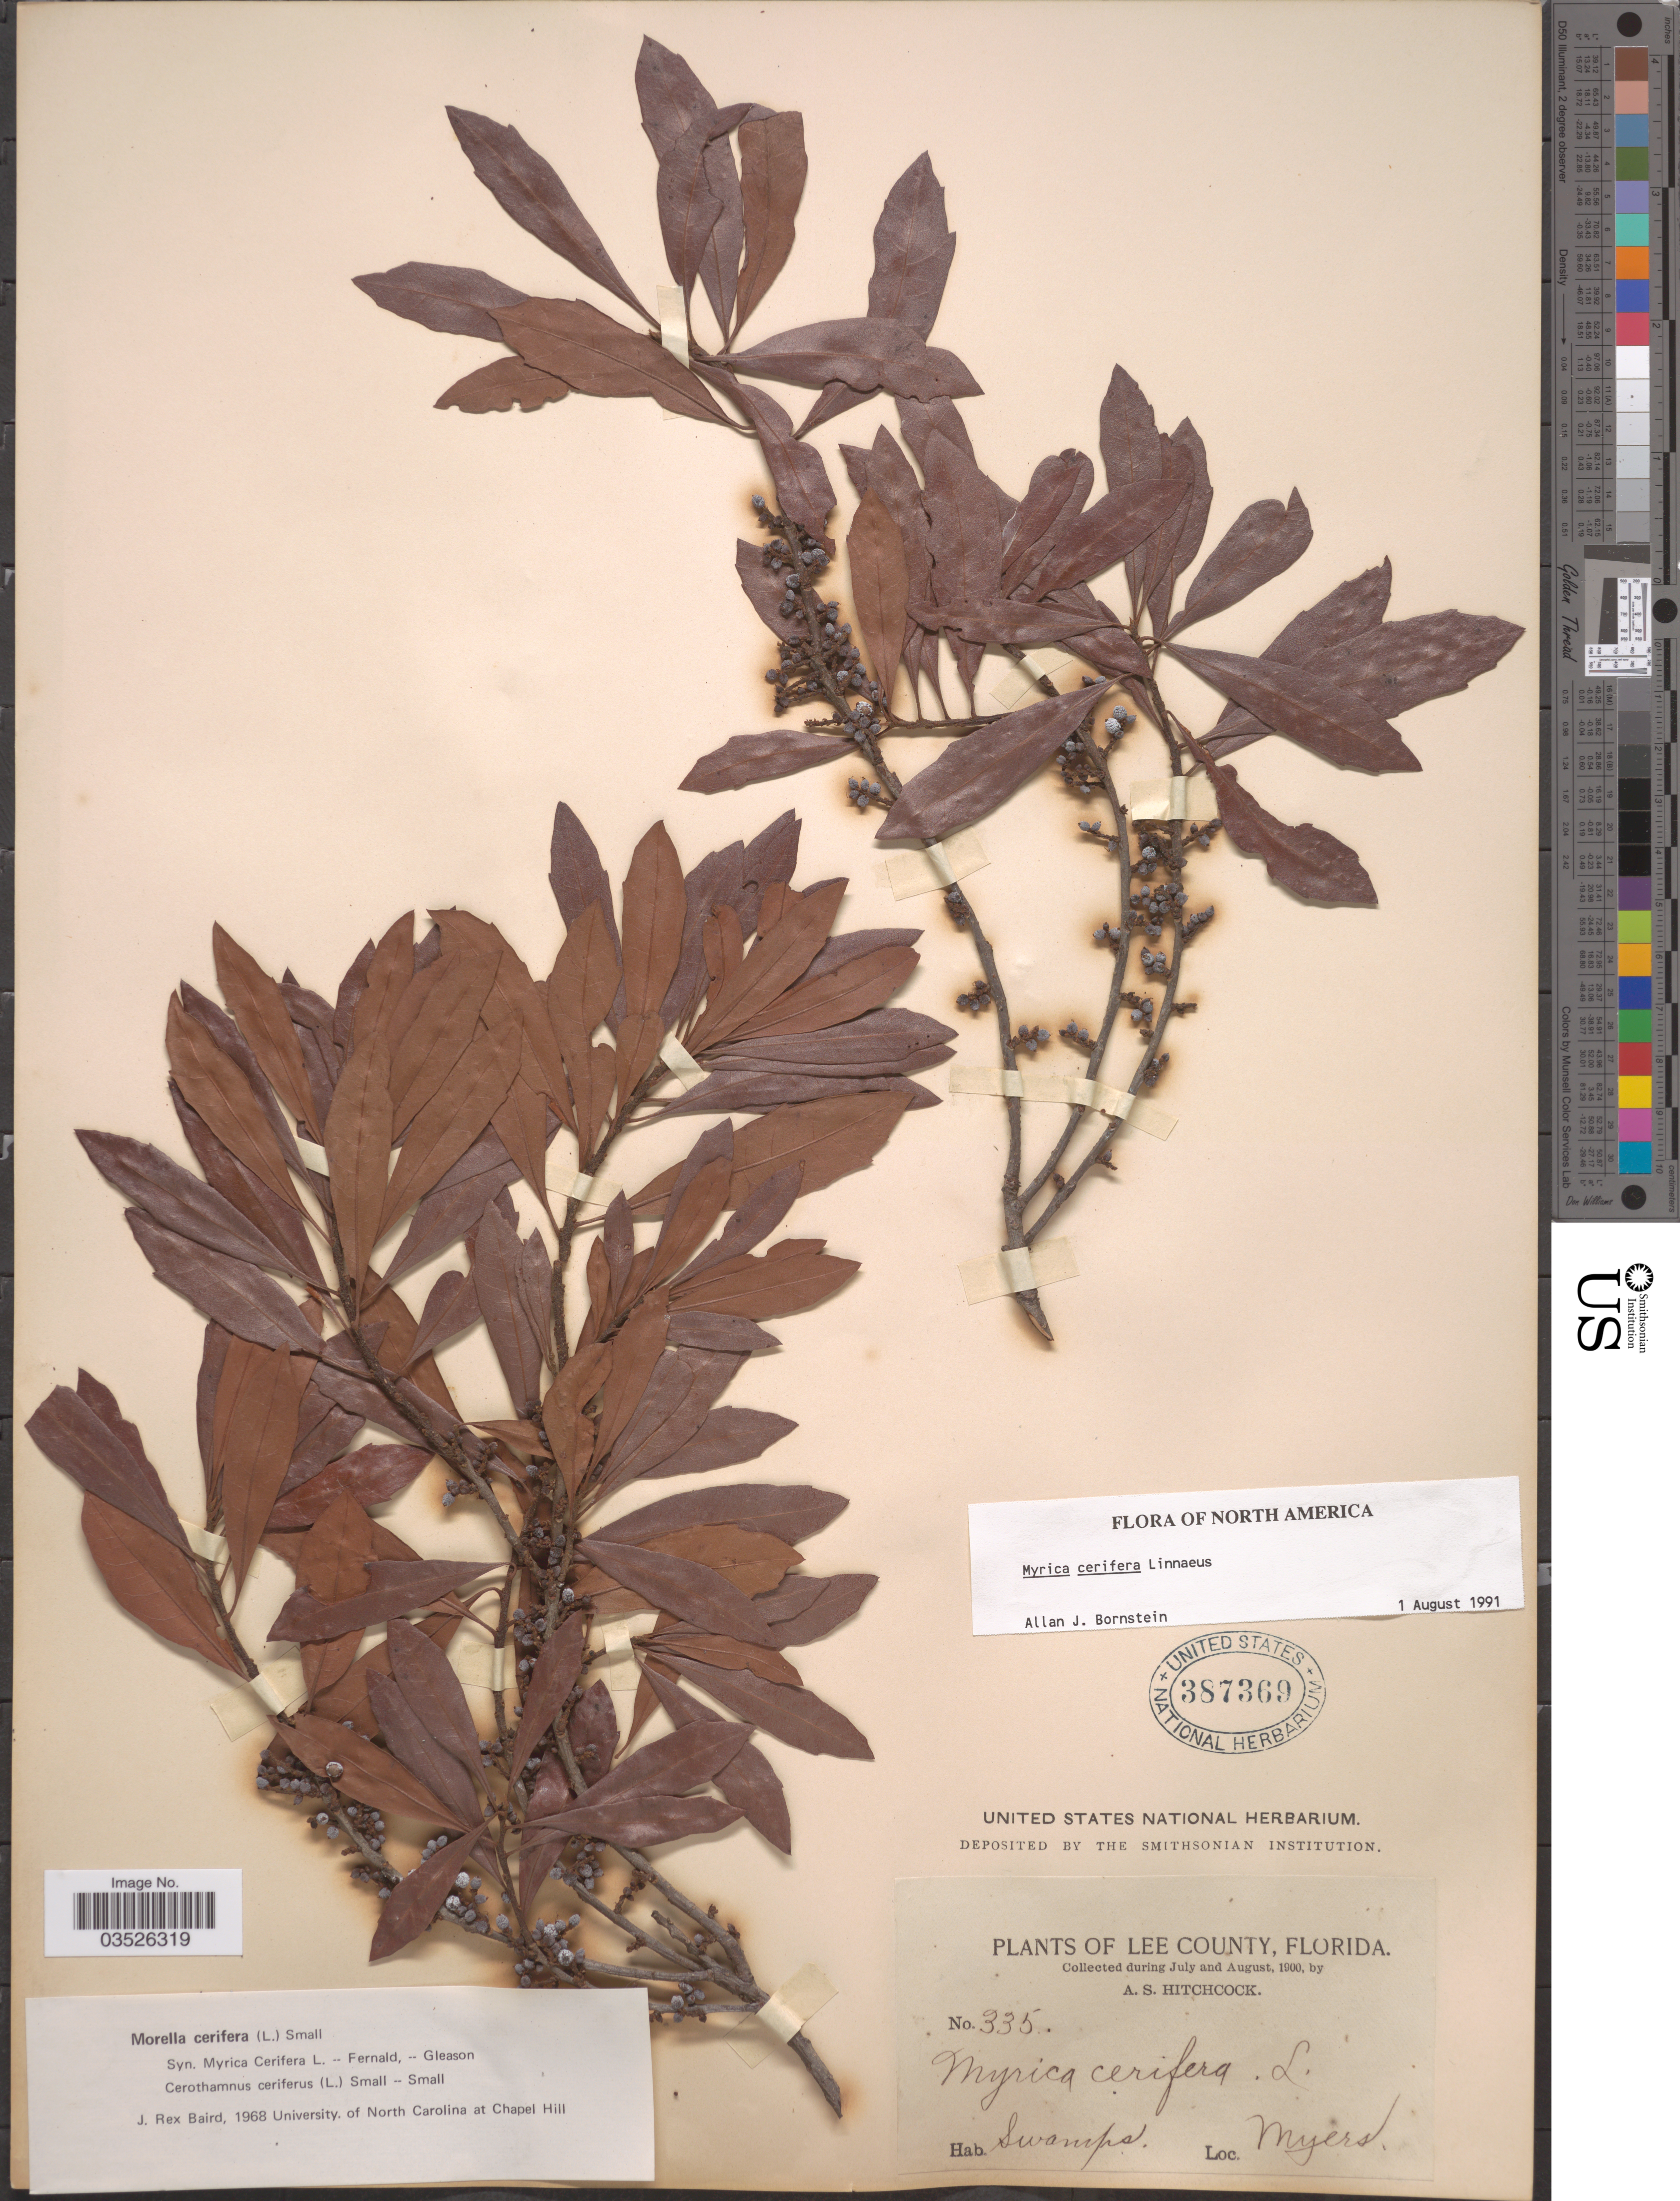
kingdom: Plantae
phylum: Tracheophyta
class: Magnoliopsida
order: Fagales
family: Myricaceae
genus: Morella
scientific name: Morella cerifera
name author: (L.) Small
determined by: Baird, James Rex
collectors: A. S. Hitchcock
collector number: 335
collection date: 1900-07/1900-08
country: United States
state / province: Florida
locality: Lee County. Myers.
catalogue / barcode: US 387369